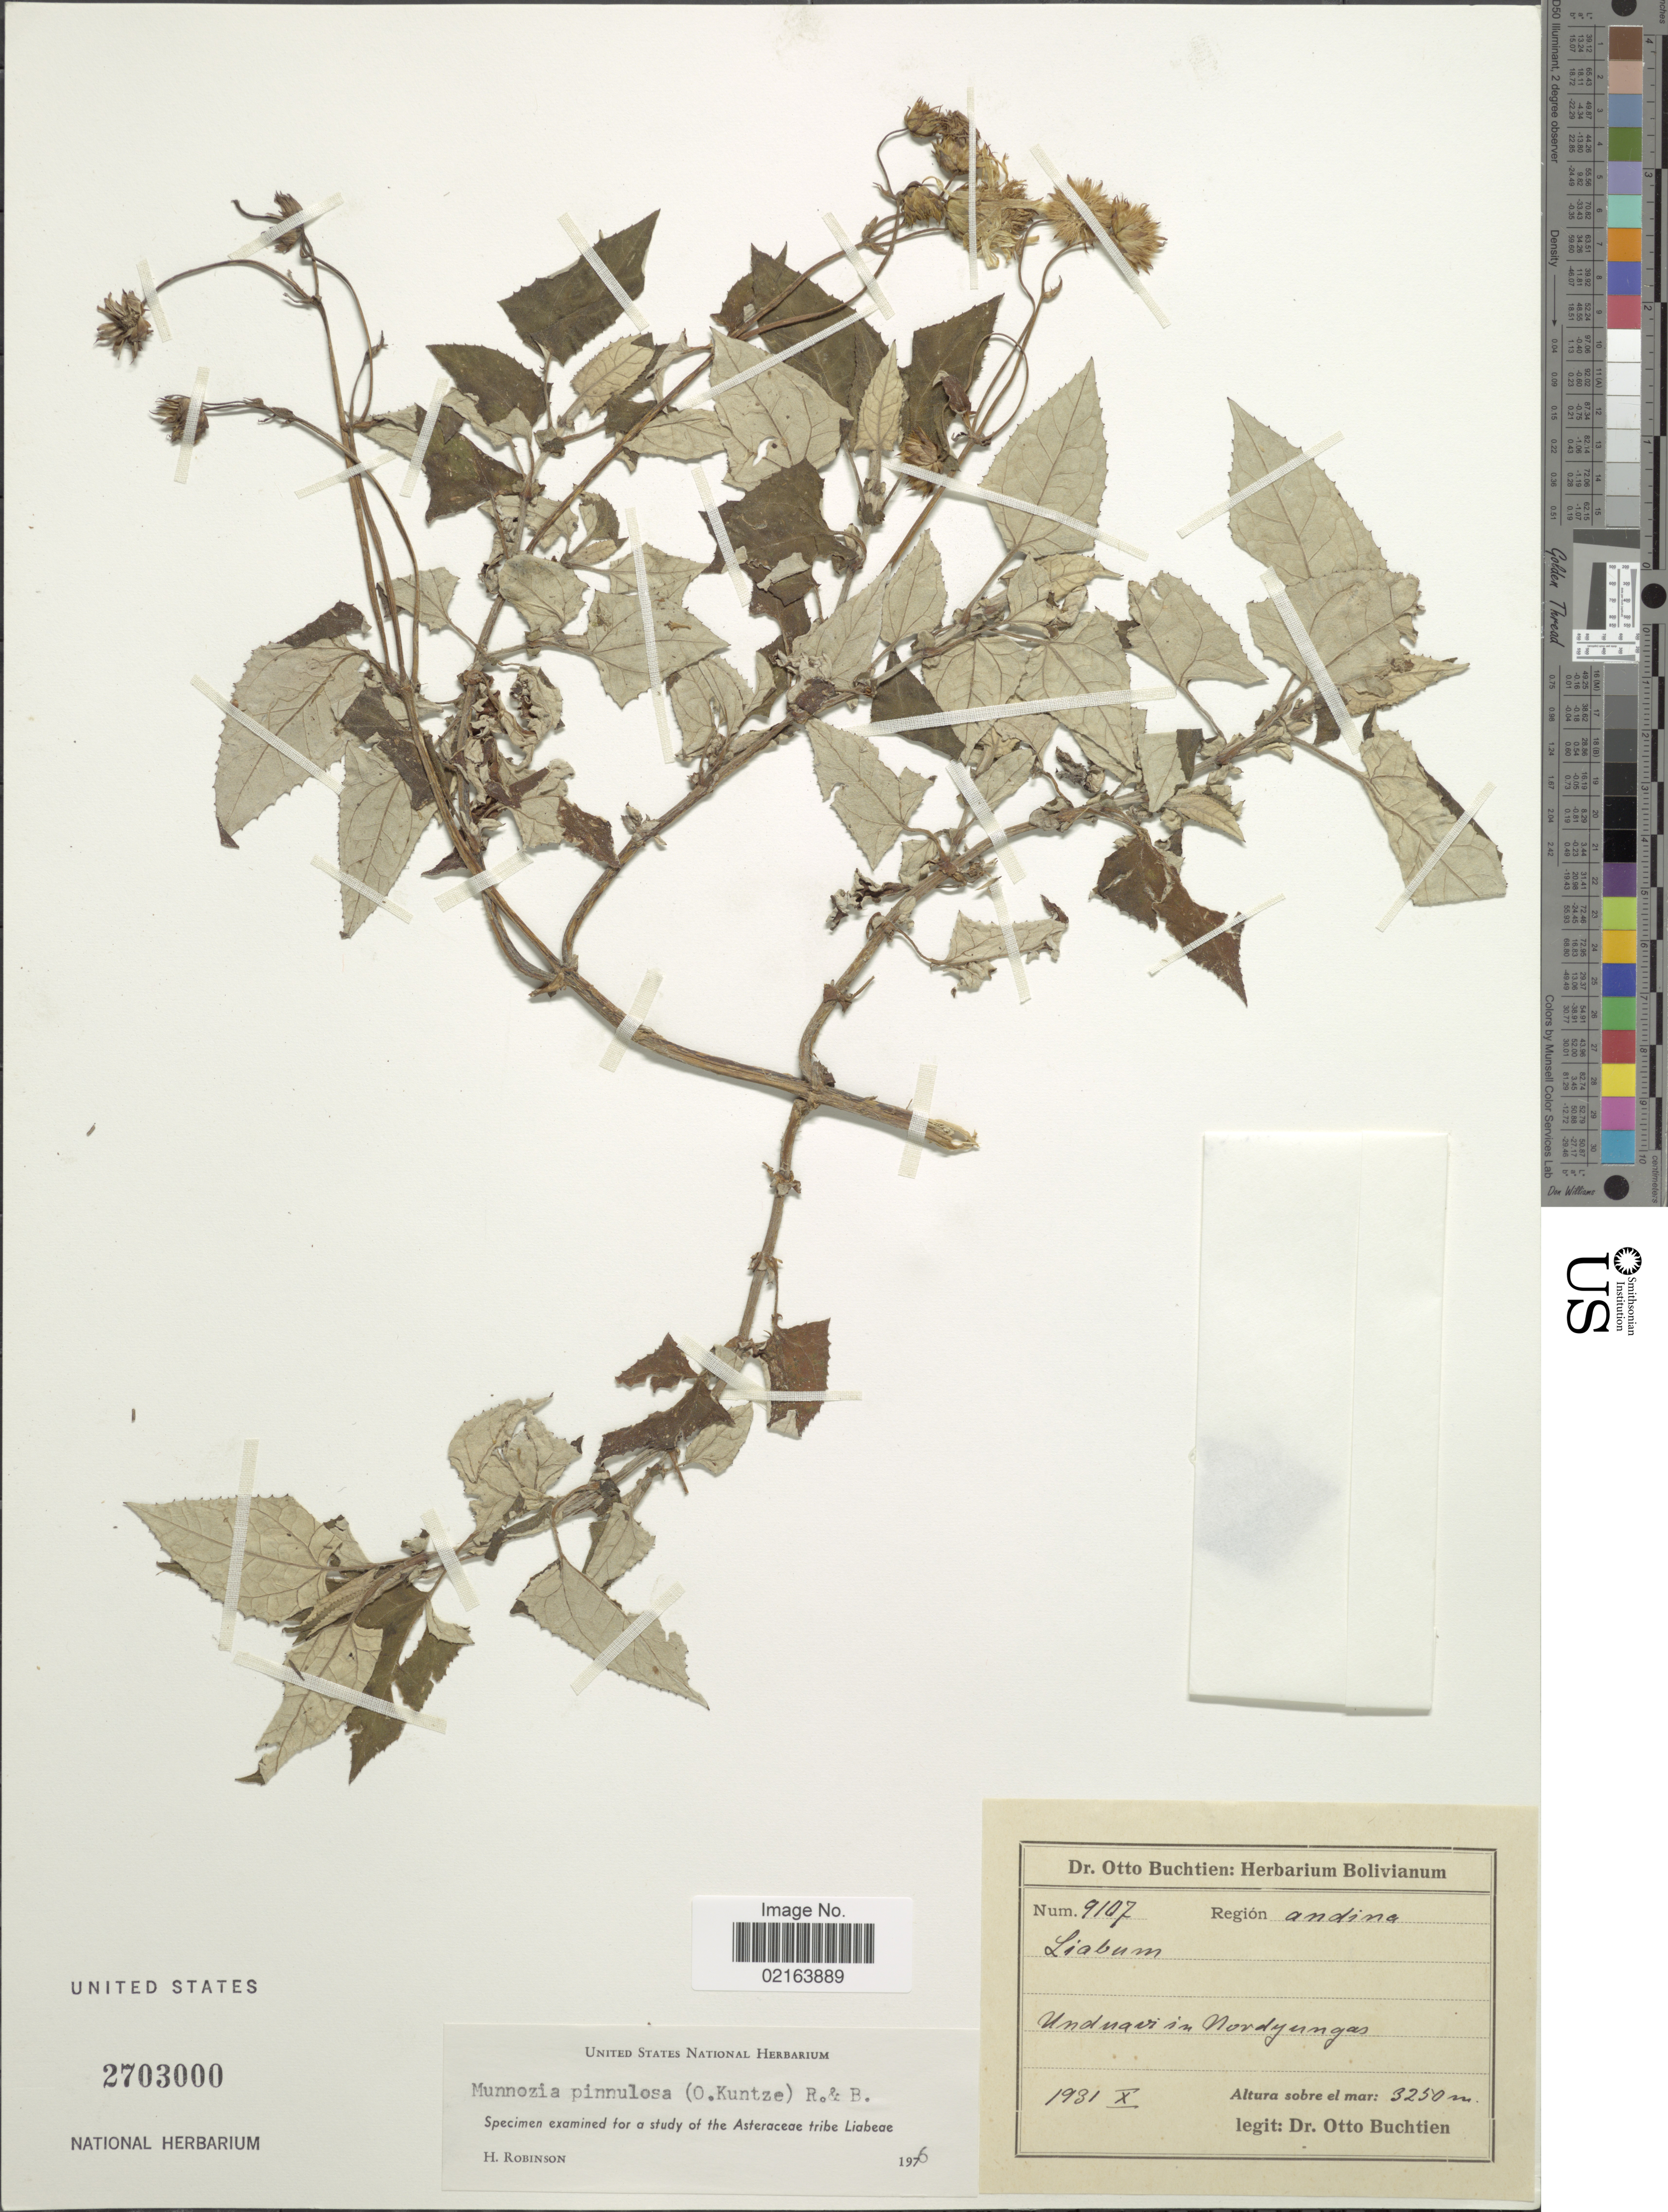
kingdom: Plantae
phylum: Tracheophyta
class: Magnoliopsida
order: Asterales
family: Asteraceae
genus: Munnozia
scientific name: Munnozia pinnulosa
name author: (Kuntze) H. Rob. & Brettell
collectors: O. Buchtien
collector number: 9107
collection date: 1931-10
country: Bolivia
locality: Region andina, Unduavi in Nordyungas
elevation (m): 3250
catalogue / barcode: US 2703000